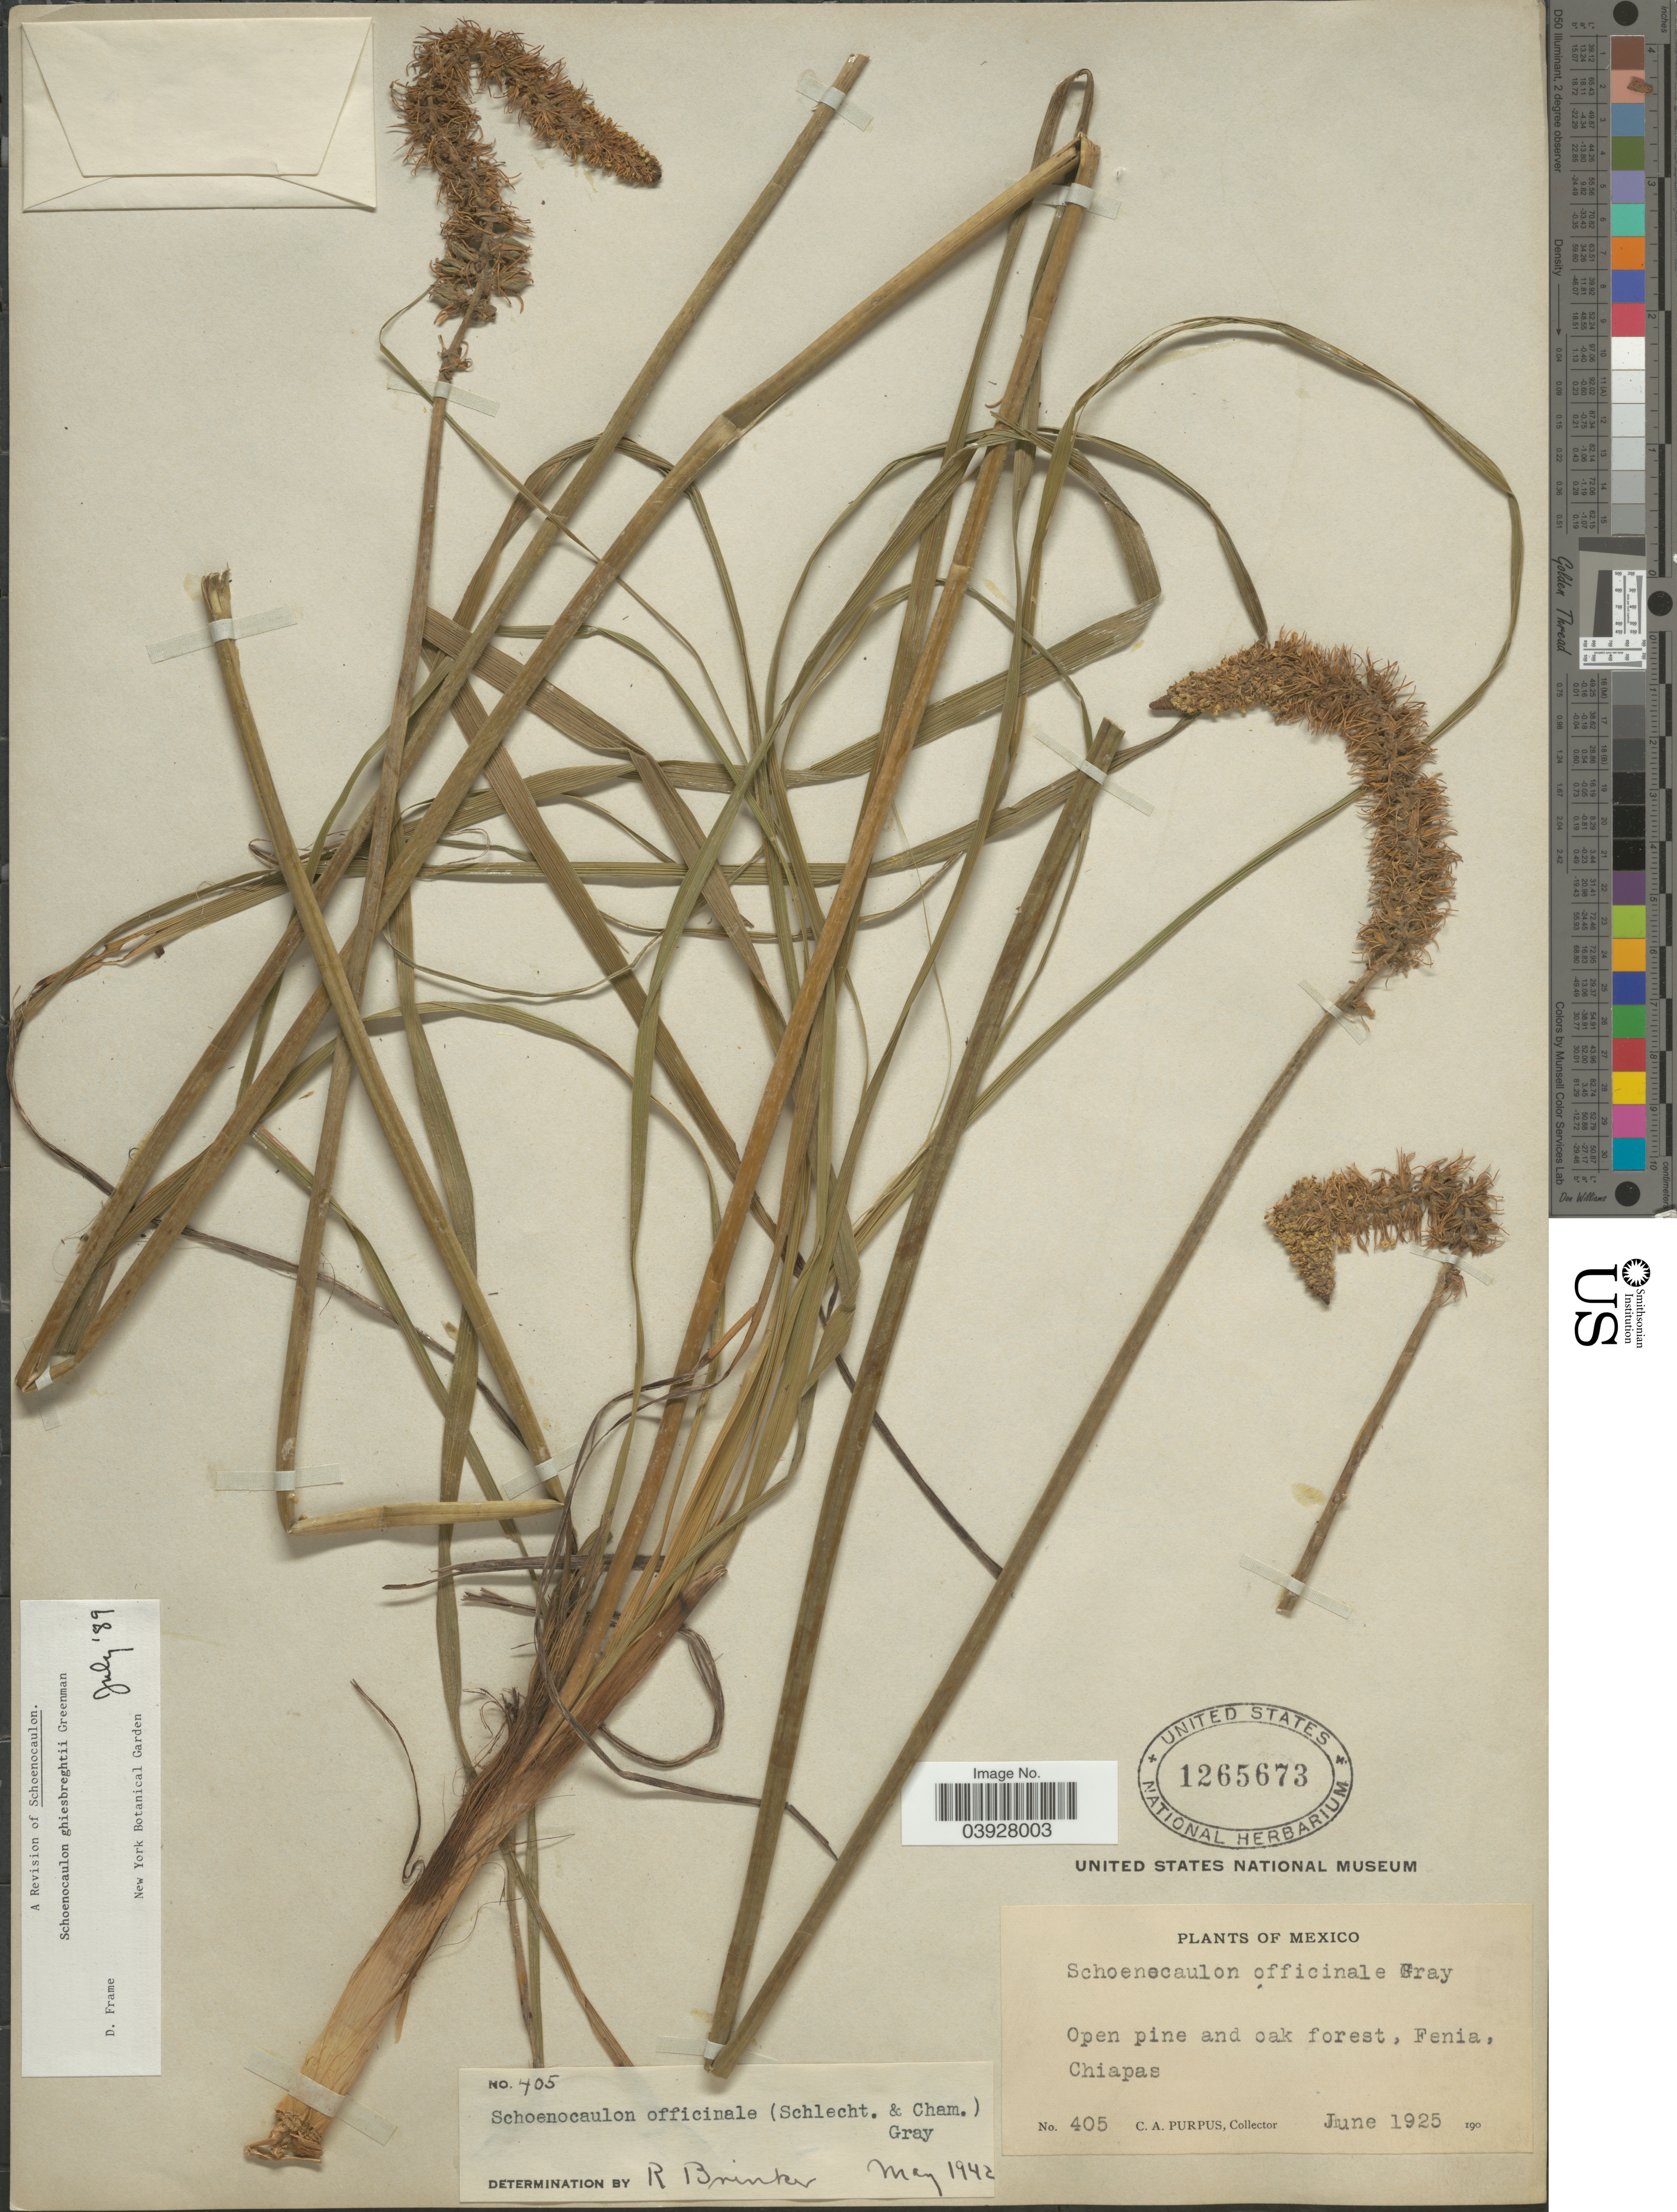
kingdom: Plantae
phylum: Tracheophyta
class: Liliopsida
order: Liliales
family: Melanthiaceae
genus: Schoenocaulon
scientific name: Schoenocaulon ghiesbreghtii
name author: Greenm.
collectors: C. A. Purpus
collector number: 405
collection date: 1925-06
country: Mexico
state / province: Chiapas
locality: Fenia.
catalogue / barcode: US 1265673